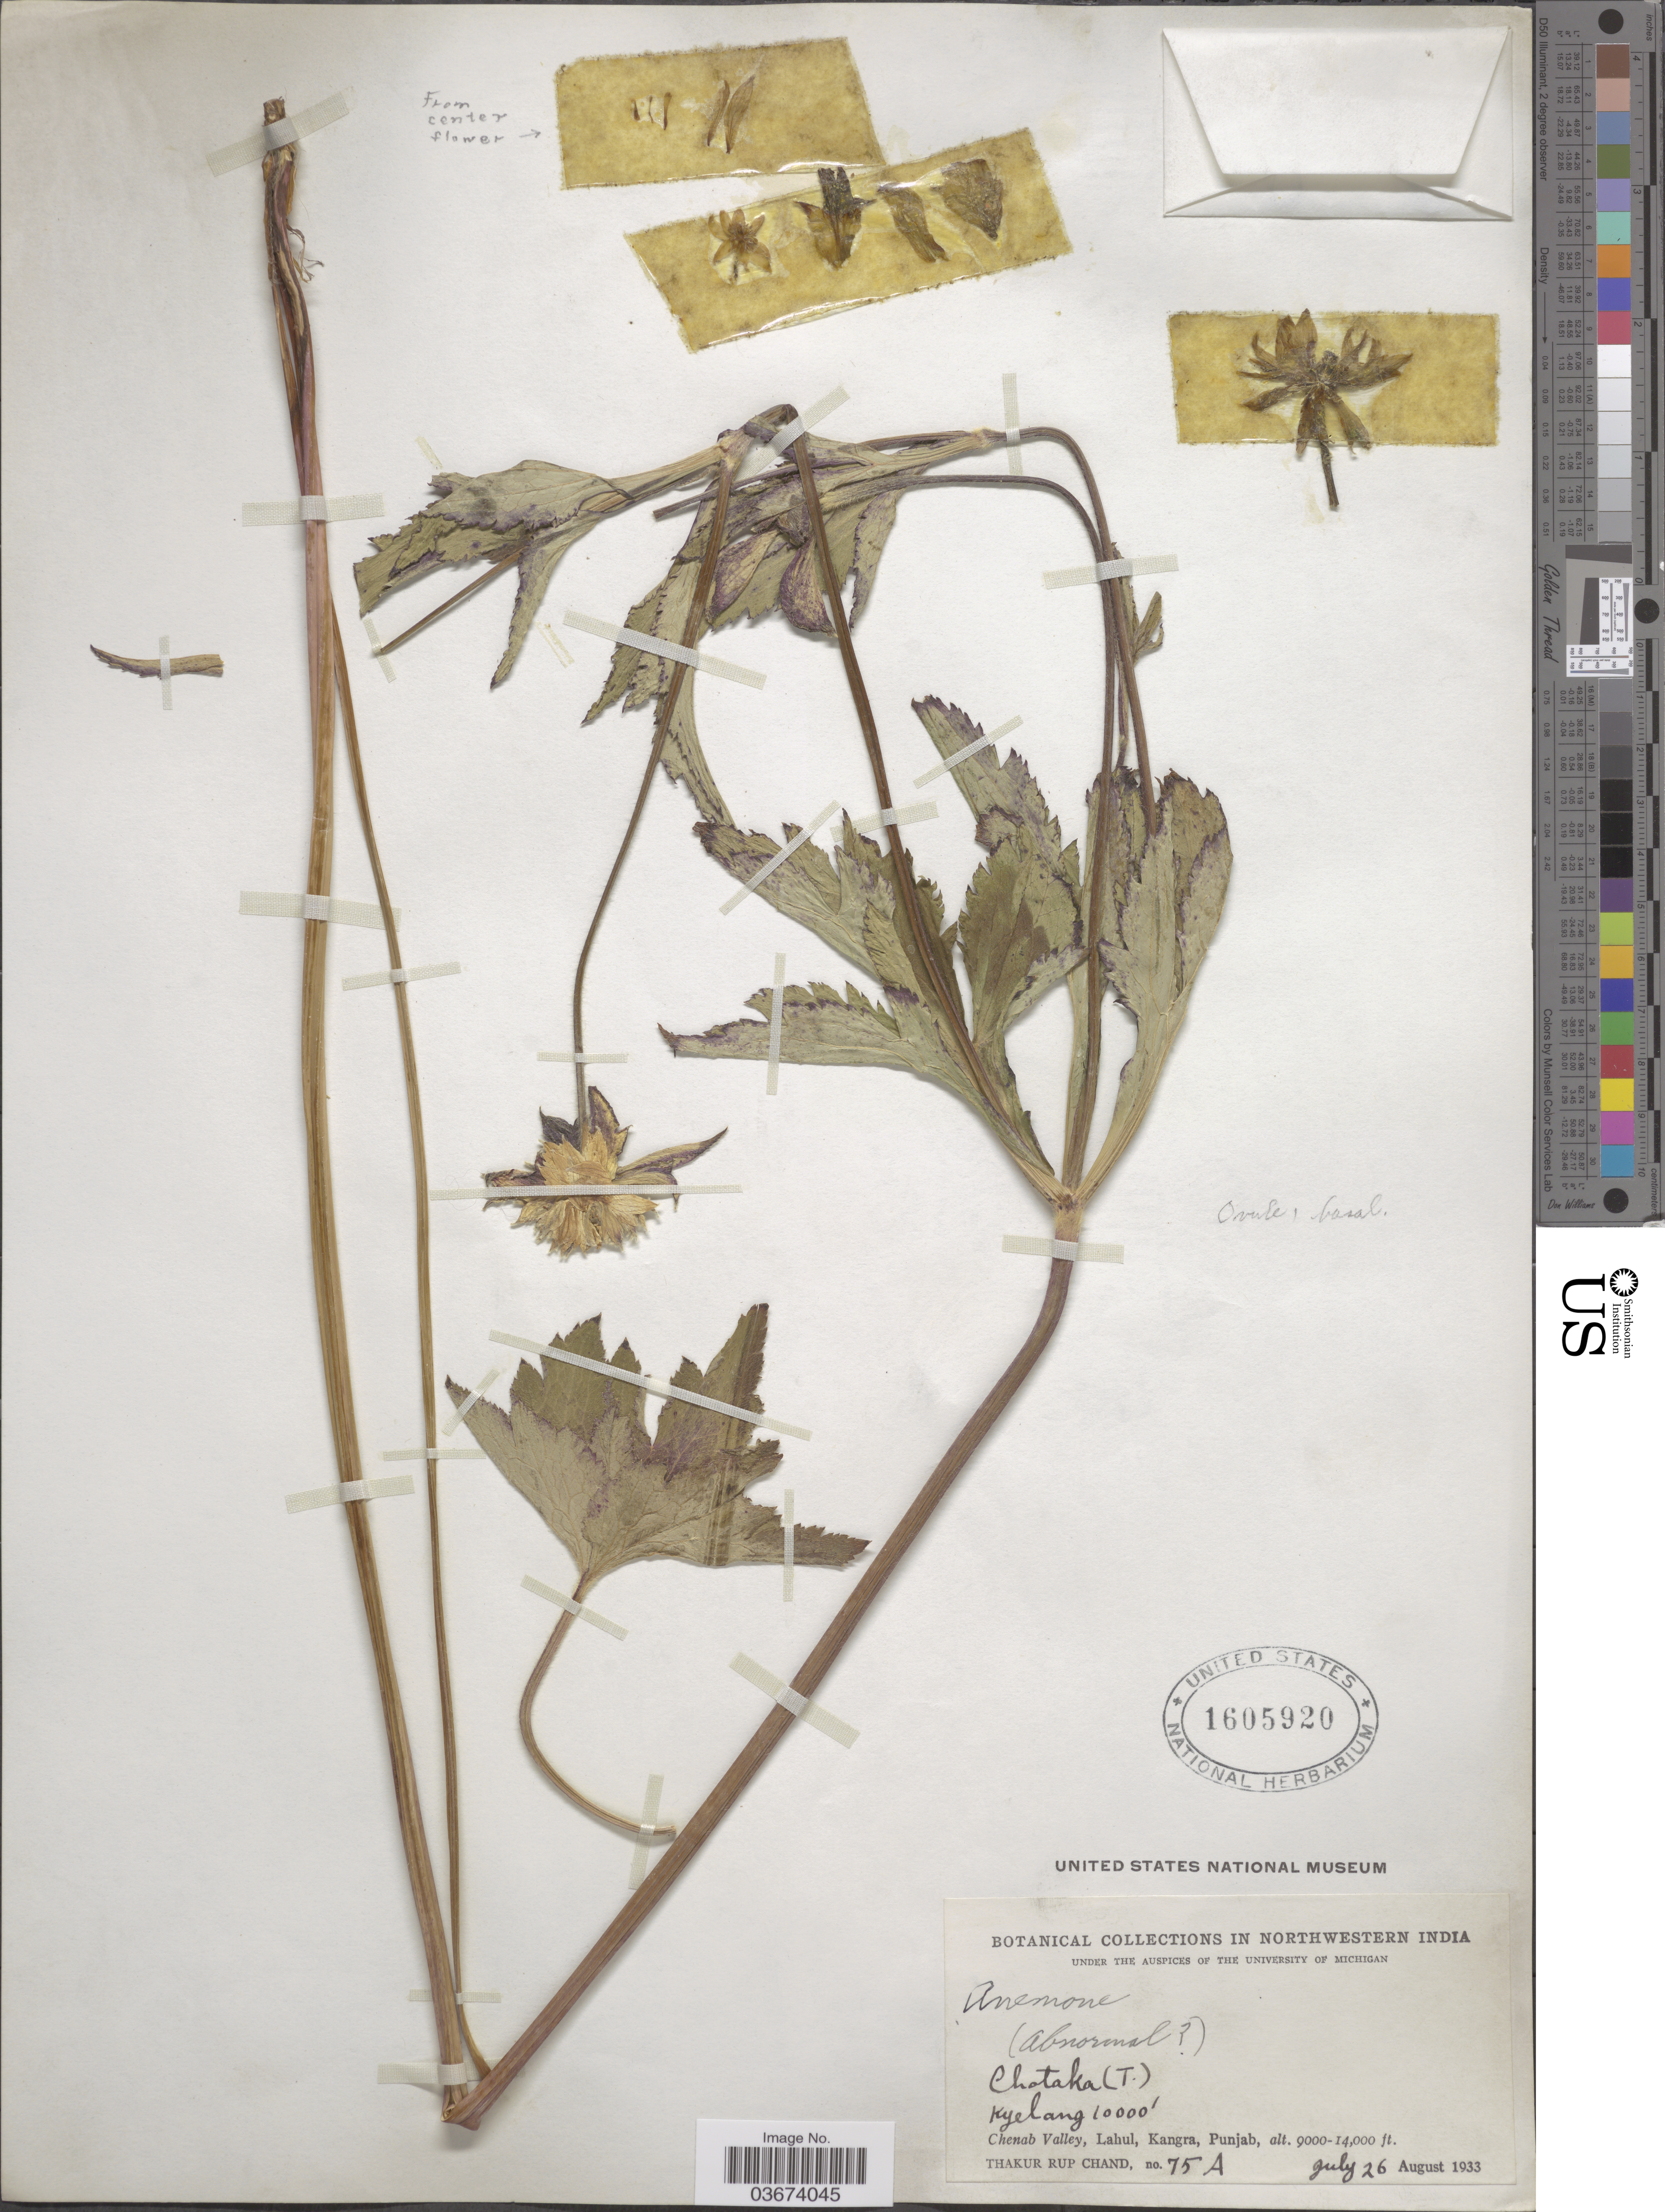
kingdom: Plantae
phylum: Tracheophyta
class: Magnoliopsida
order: Ranunculales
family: Ranunculaceae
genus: Anemone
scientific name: Anemone sp.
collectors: T. R. Chand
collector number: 75 A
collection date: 1933-07-26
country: India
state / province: Punjab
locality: Northwestern India. Chataka (T.). Kyelang. Chenab Valley, Lahul, Kangra.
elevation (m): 2743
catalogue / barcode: US 1605920